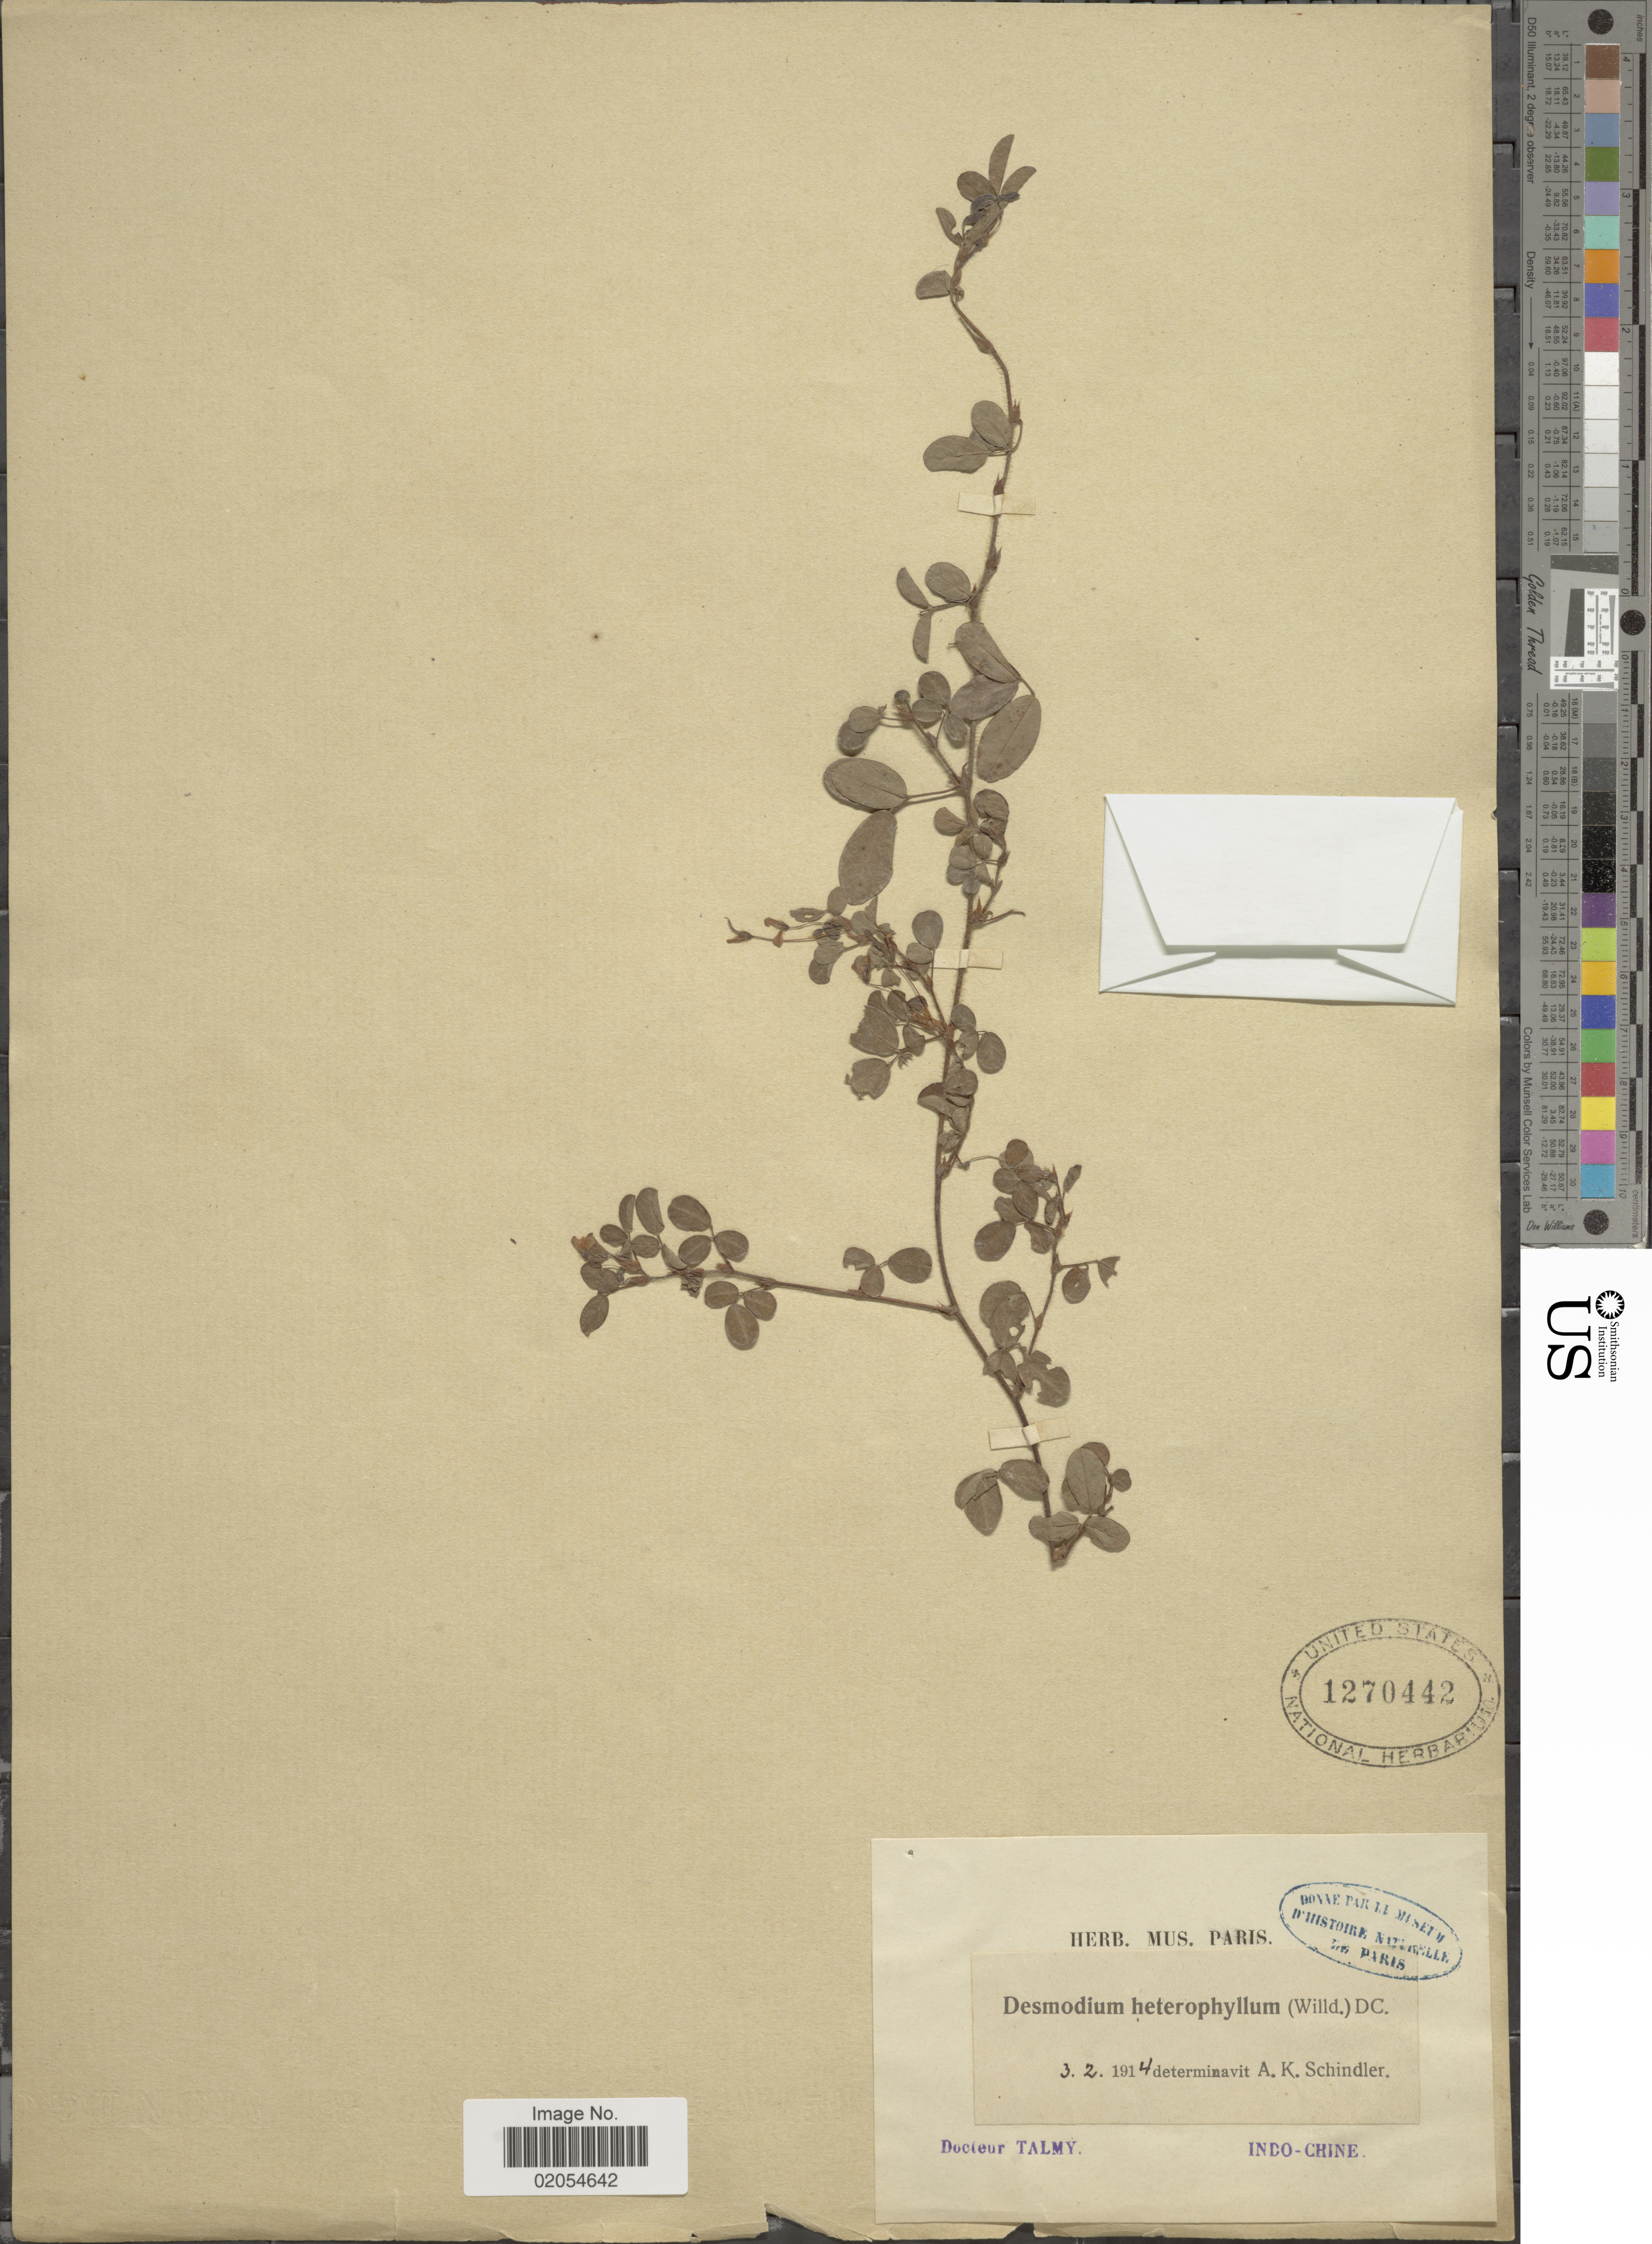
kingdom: Plantae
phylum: Tracheophyta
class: Magnoliopsida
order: Fabales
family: Fabaceae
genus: Grona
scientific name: Grona heterophylla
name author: (Willd.) H. Ohashi & K. Ohashi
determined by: Strong, Mark T., (BOT), Smithsonian Institution - National Museum of Natural History (UNITED STATES)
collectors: -. Talmy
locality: Indo-Chine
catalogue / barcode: US 1270442